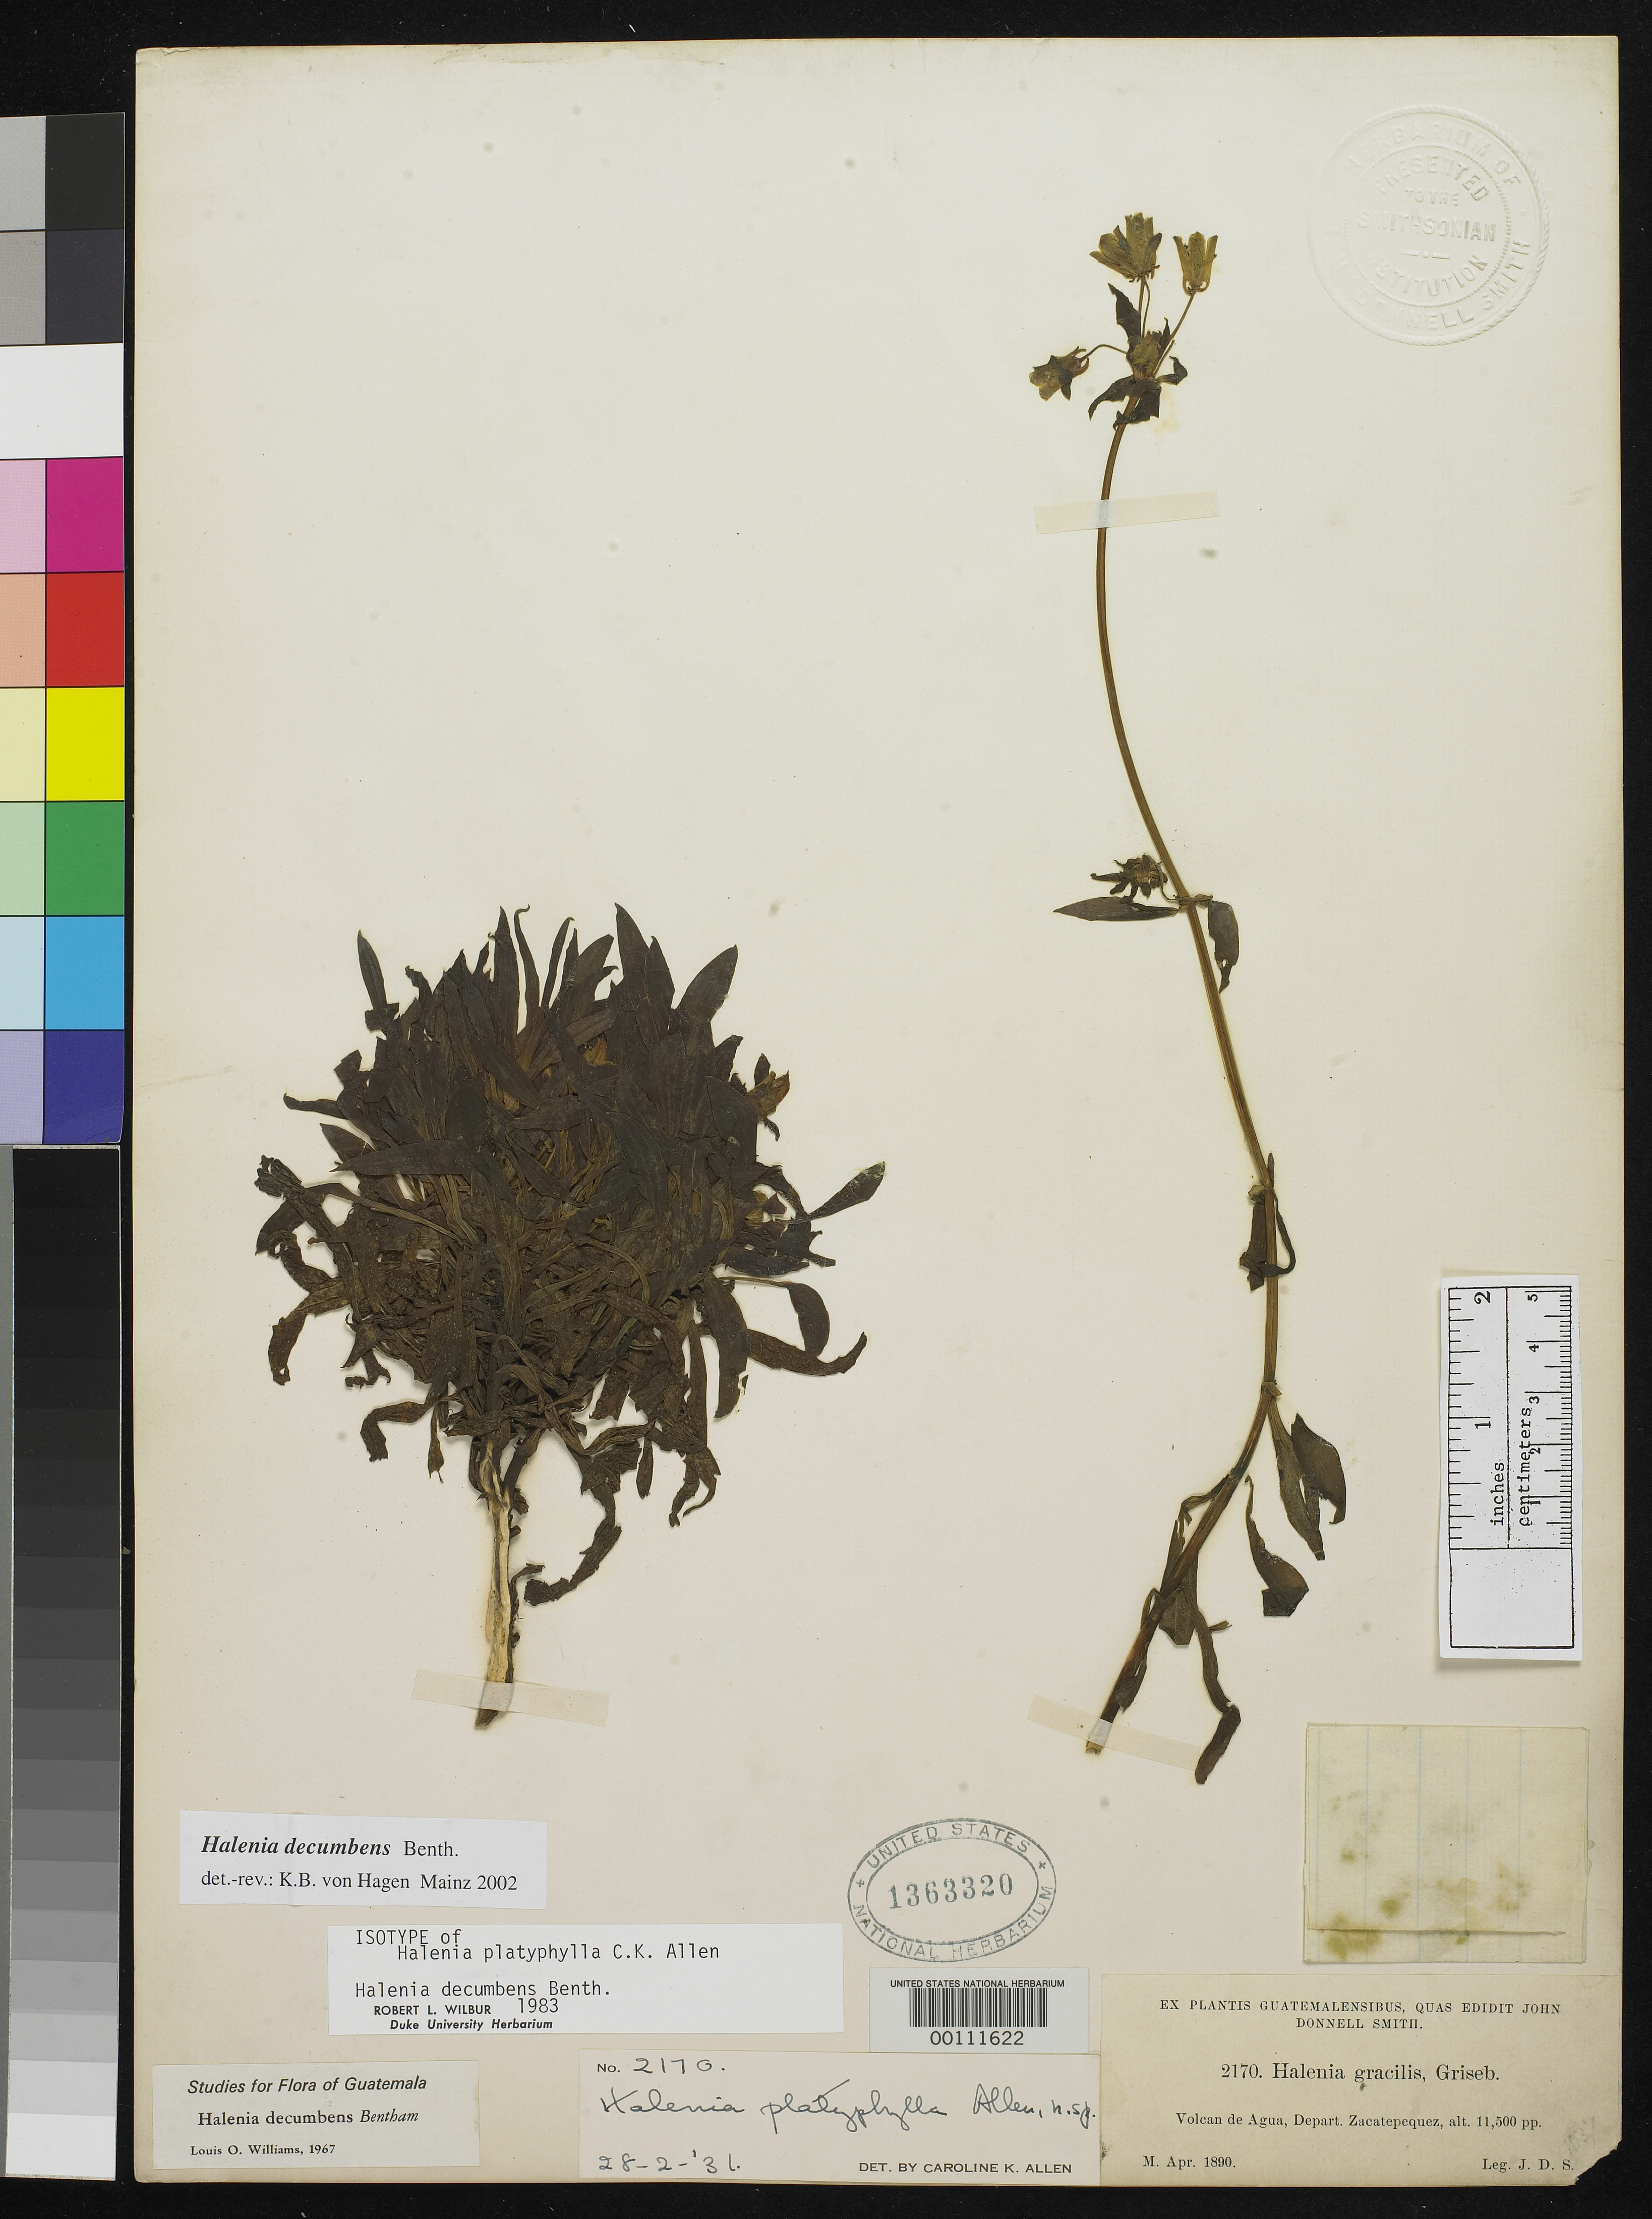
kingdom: Plantae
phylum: Tracheophyta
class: Magnoliopsida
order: Gentianales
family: Gentianaceae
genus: Halenia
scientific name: Halenia platyphylla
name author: C.K. Allen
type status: Isotype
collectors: J. Donnell Smith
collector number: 2170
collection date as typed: Apr 1890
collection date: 1890-04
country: Guatemala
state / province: Sacatepéquez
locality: Volcan de Agua.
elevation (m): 3505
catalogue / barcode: US 1363320